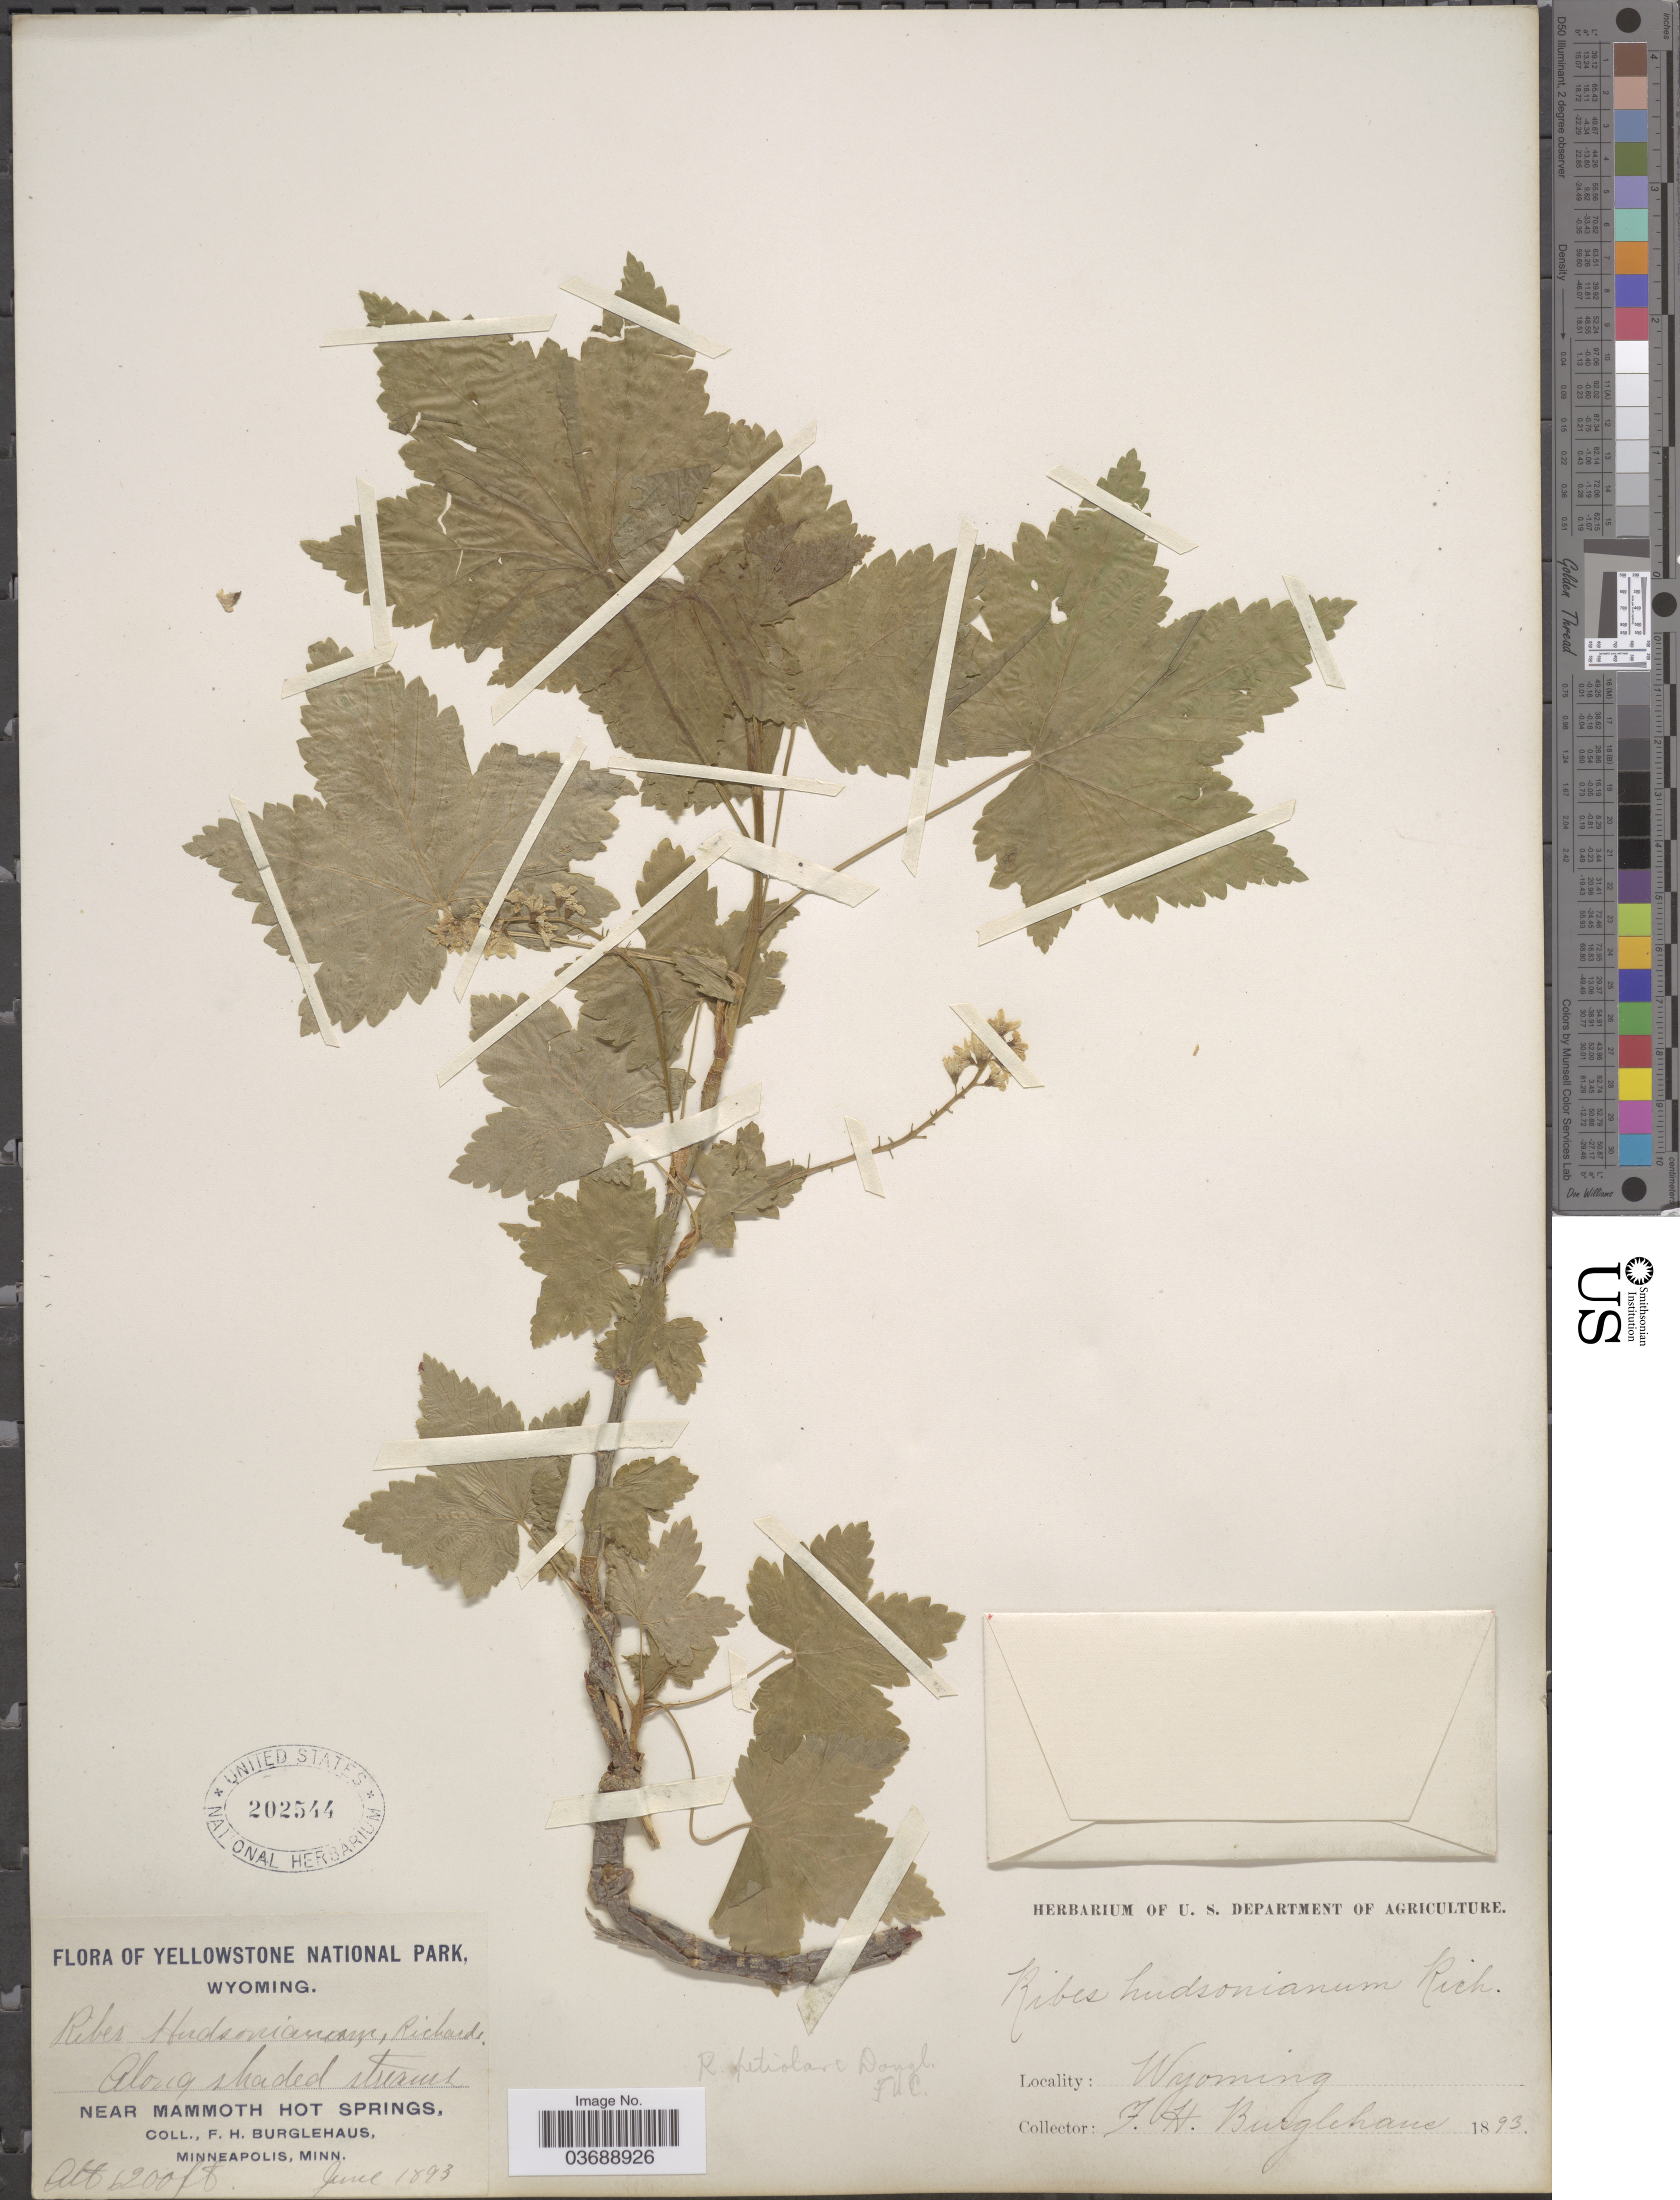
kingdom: Plantae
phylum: Tracheophyta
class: Magnoliopsida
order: Saxifragales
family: Grossulariaceae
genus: Ribes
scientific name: Ribes petiolare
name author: Douglas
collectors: F. Burglehaus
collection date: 1893-06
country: United States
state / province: Wyoming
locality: Yellowstone National Park. Along shaded streams near Mammoth Hot Springs.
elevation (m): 1890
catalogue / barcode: US 20544